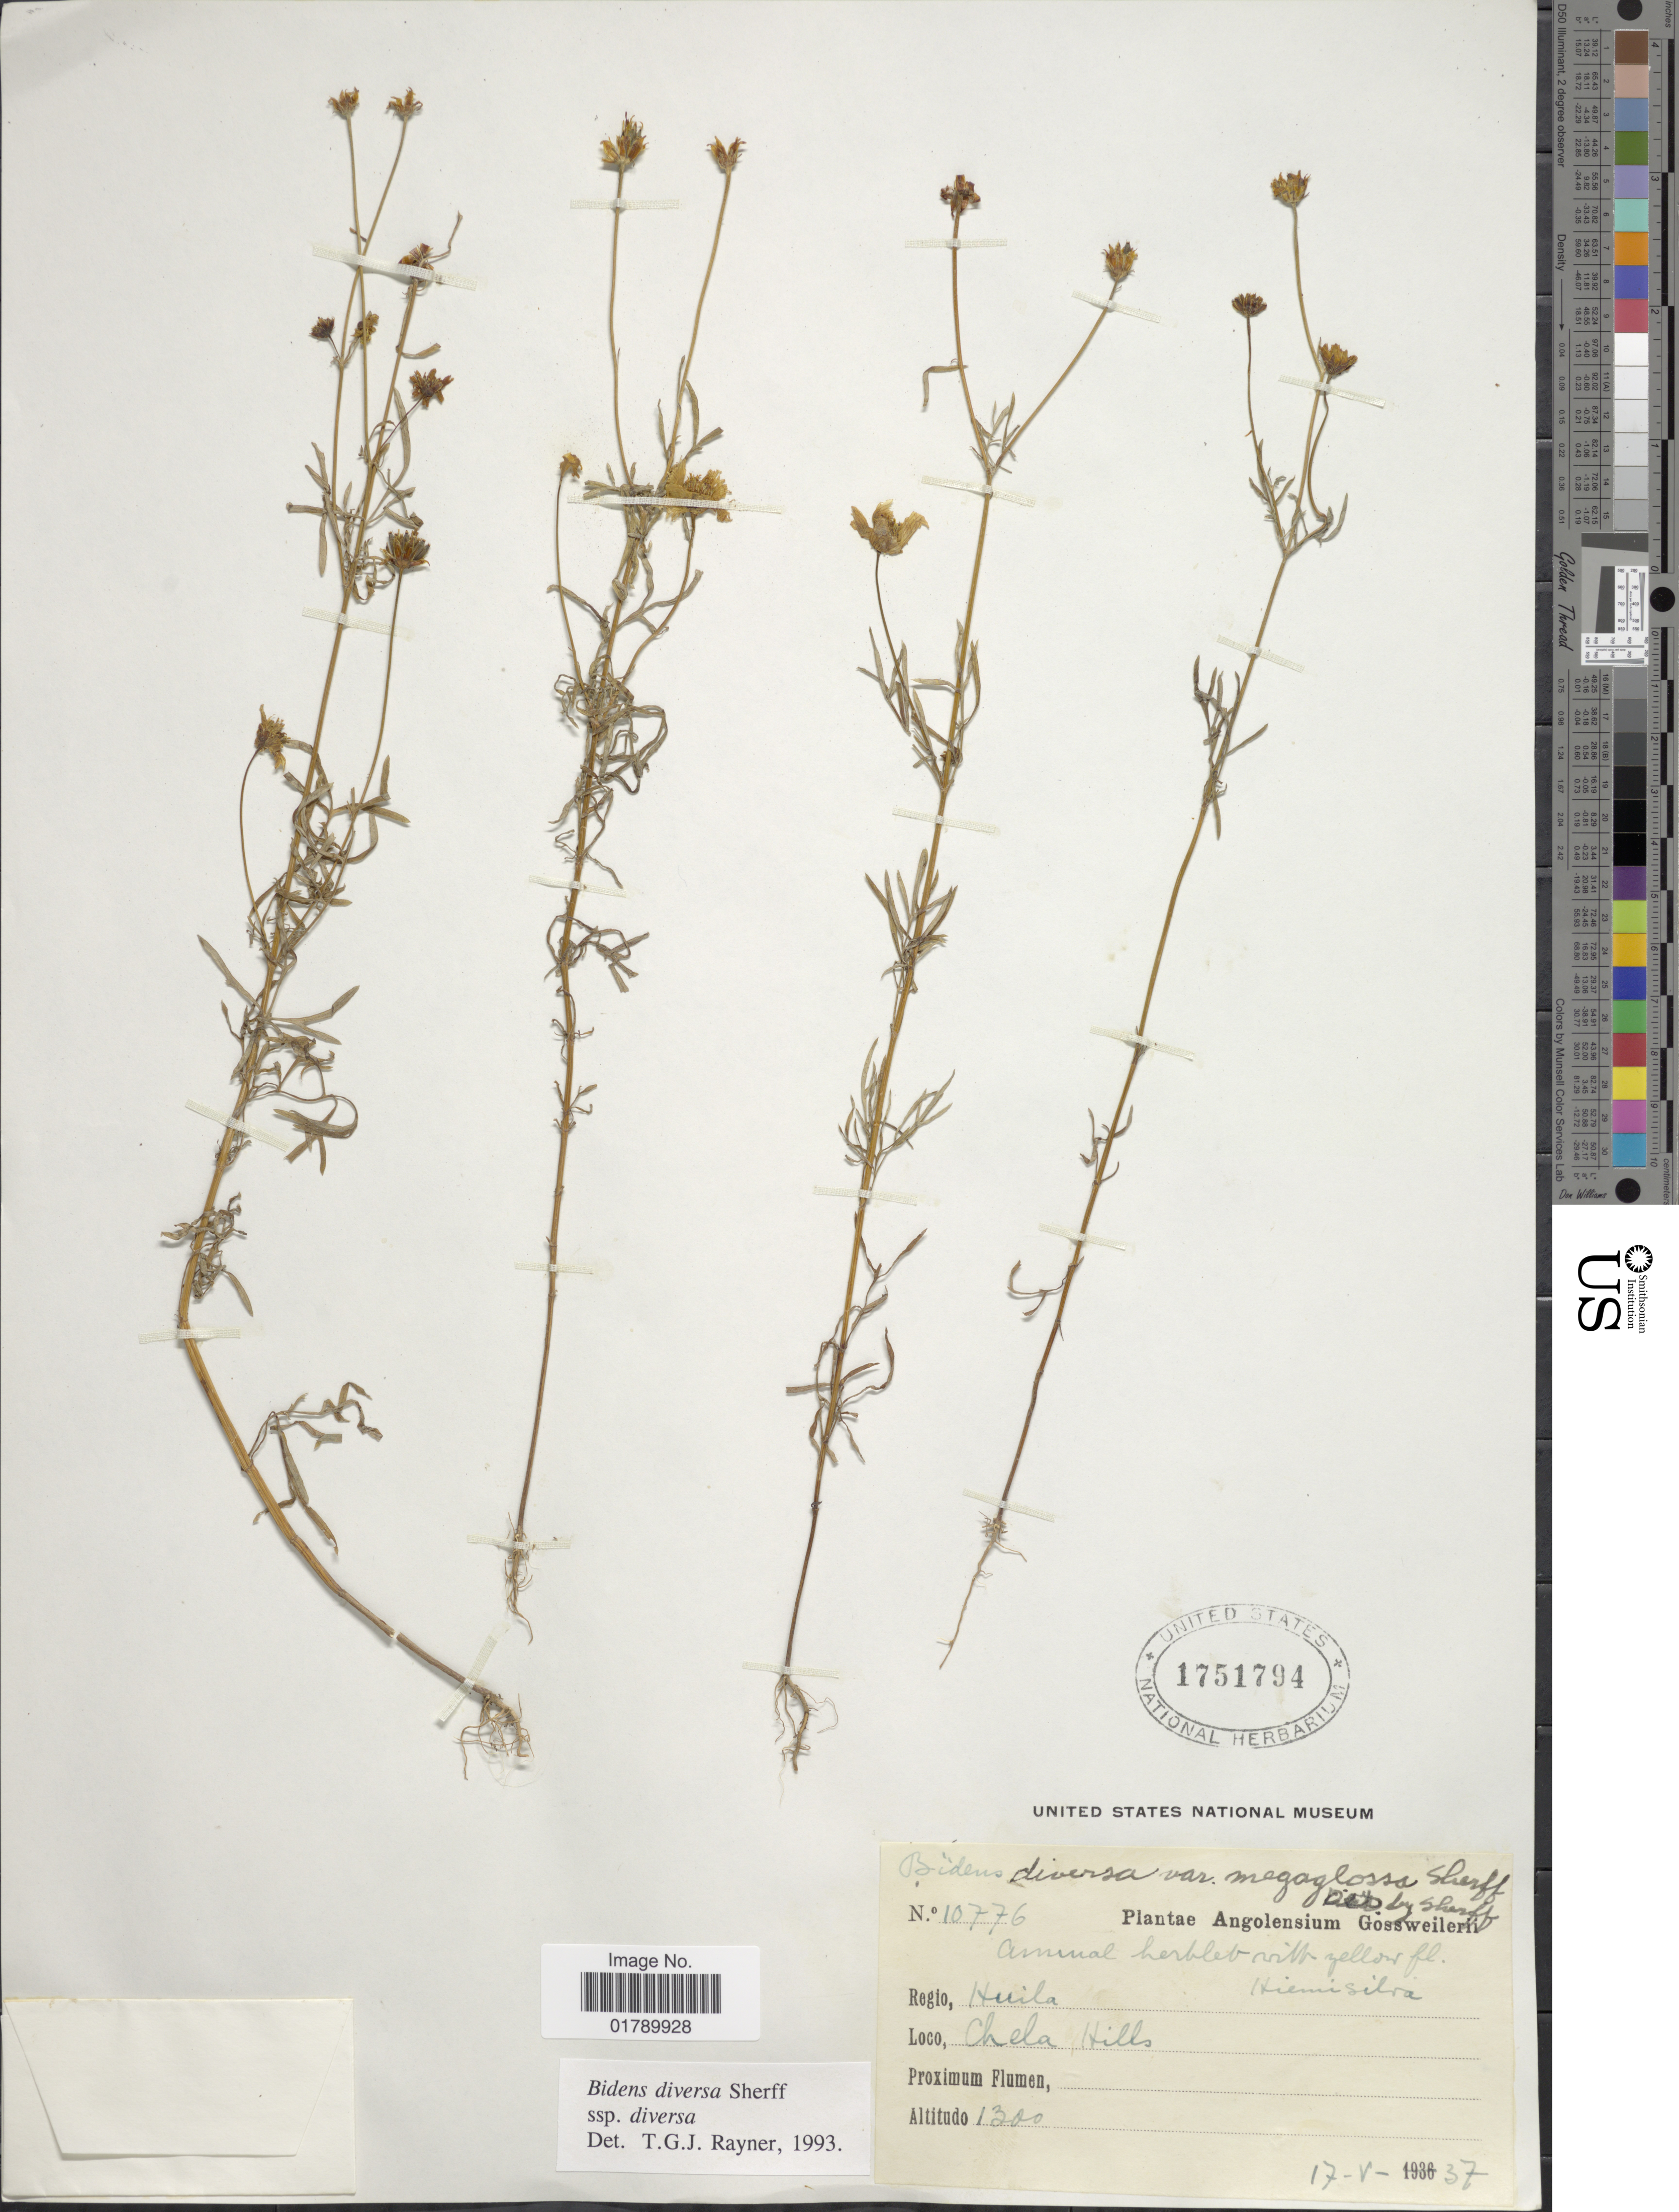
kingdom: Plantae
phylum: Tracheophyta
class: Magnoliopsida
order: Asterales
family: Asteraceae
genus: Bidens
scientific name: Bidens diversa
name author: Sherff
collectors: Gossweiler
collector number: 10776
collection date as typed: Transcribed d/m/y: 17/5/37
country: Angola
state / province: Huila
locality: Regio, Huila. Lovo, Chela Hills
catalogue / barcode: US 1751794